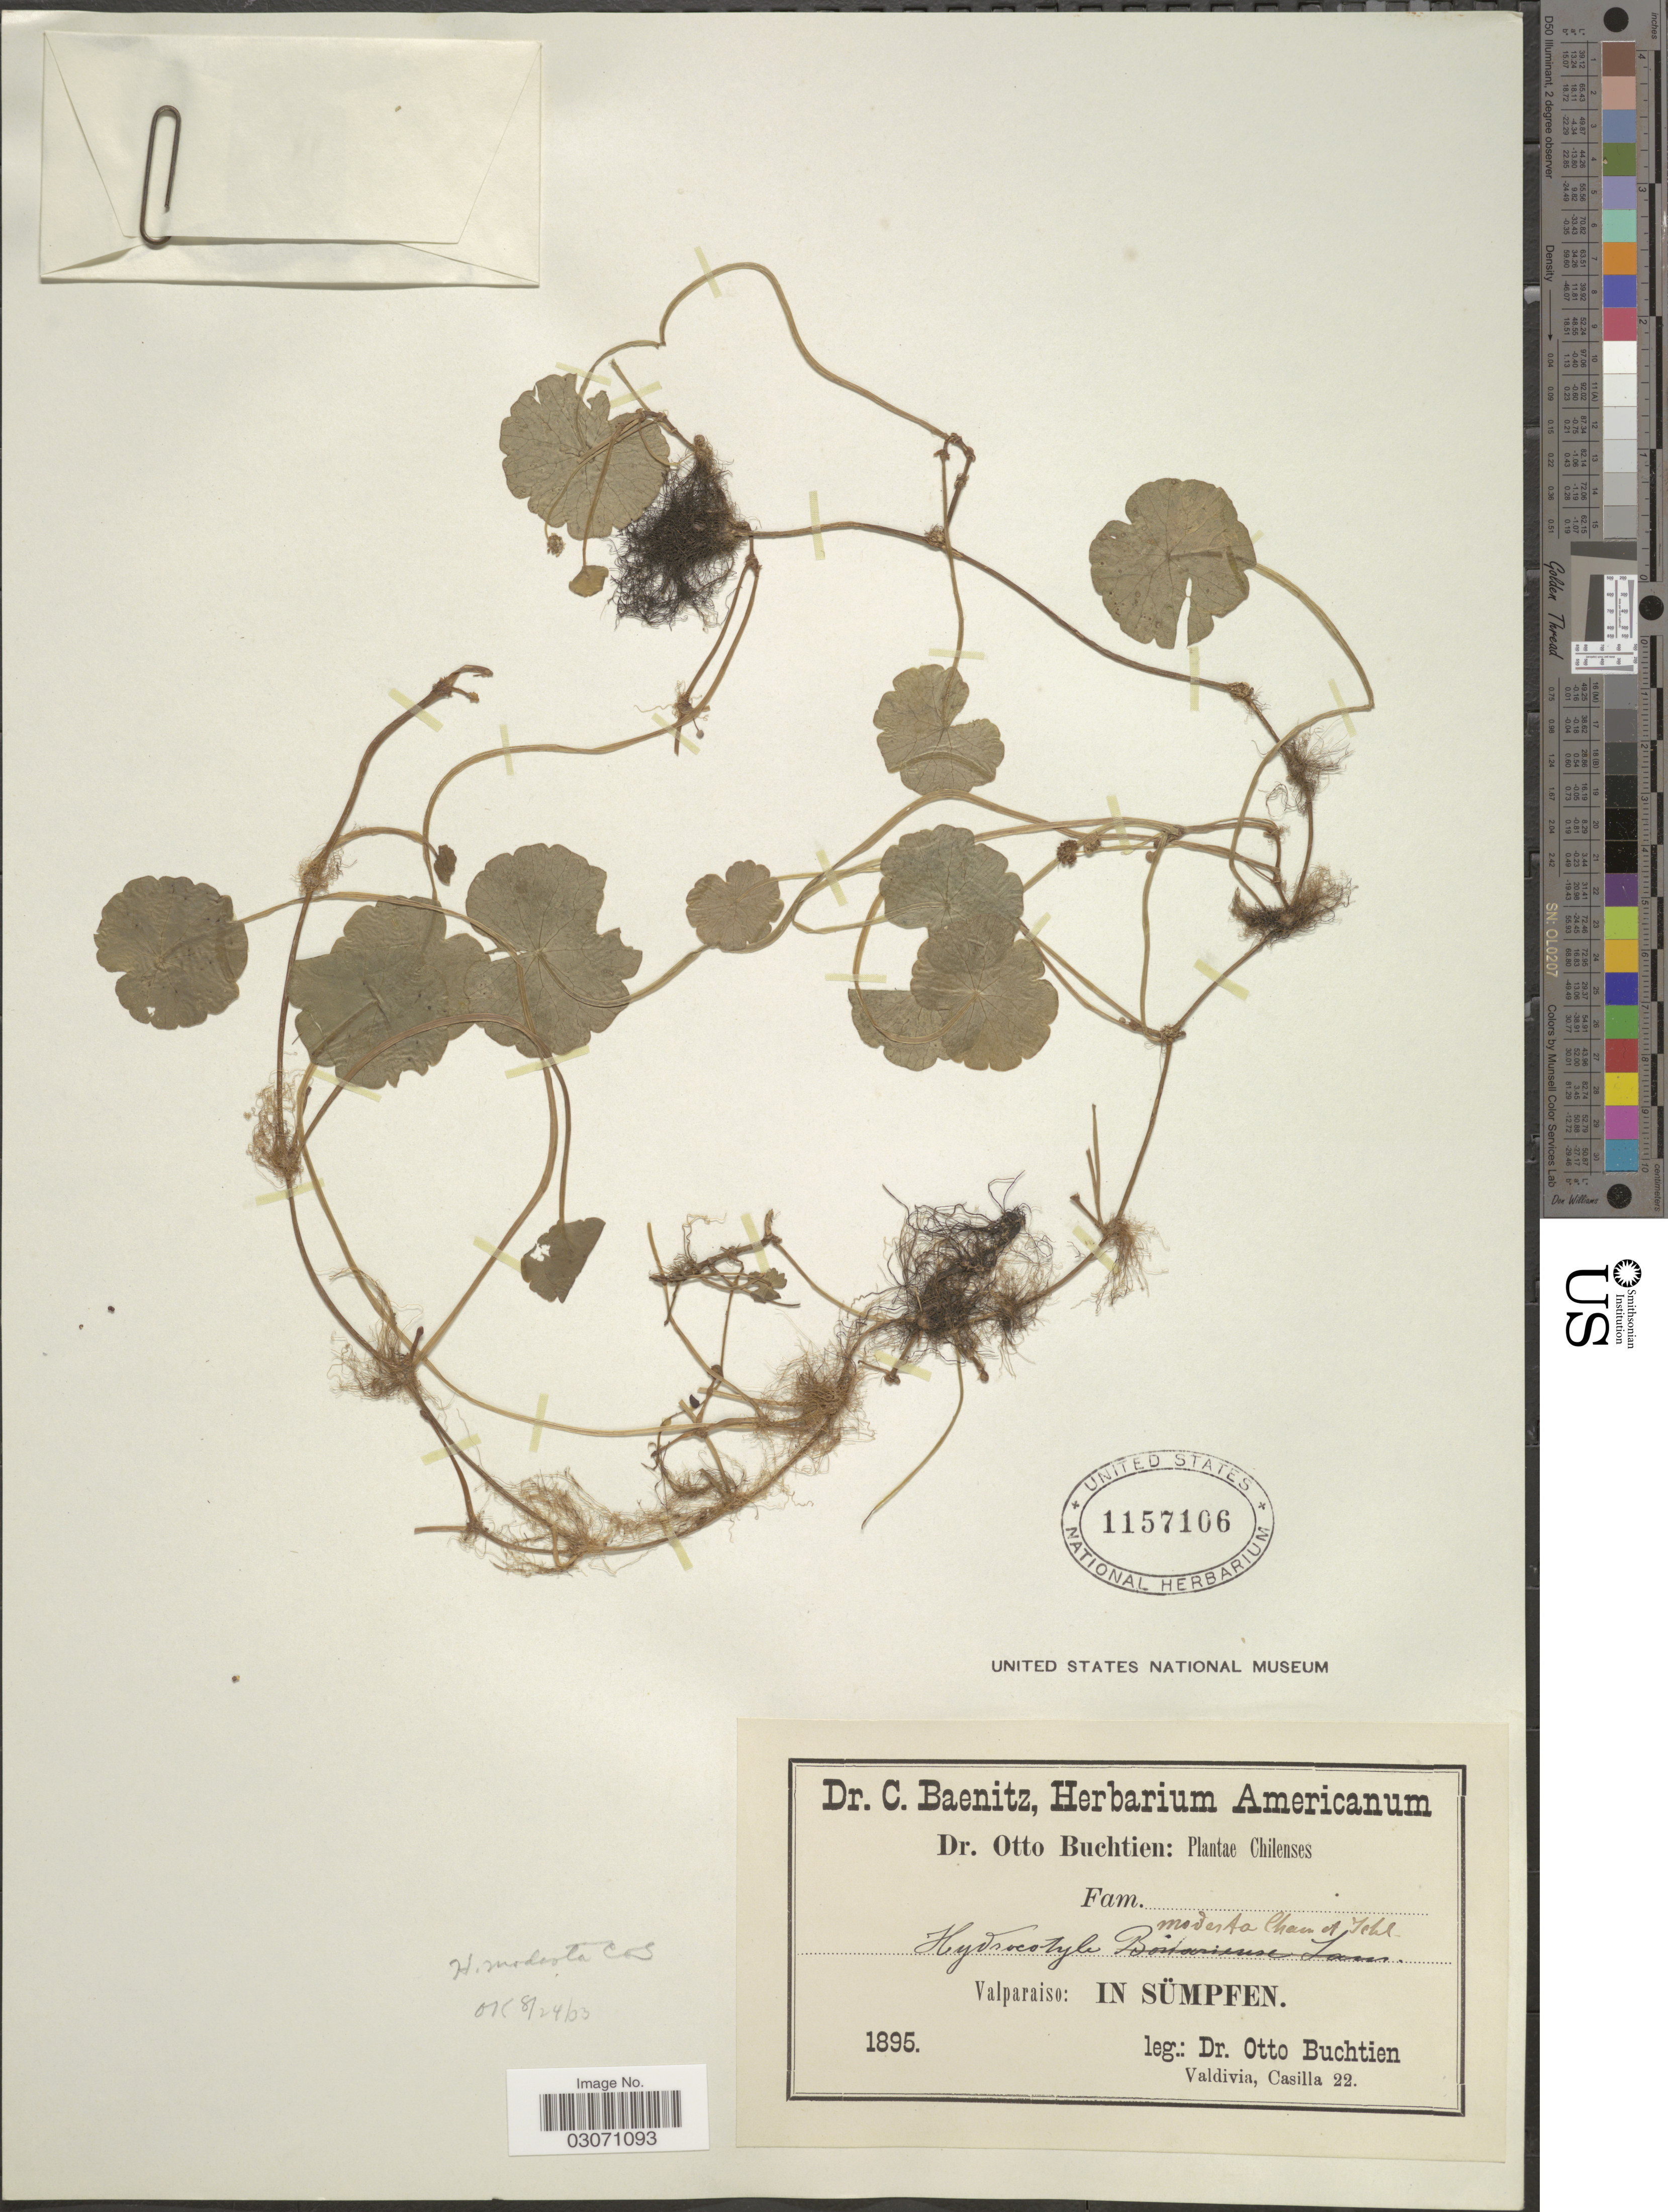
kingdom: Plantae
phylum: Tracheophyta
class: Magnoliopsida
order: Apiales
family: Araliaceae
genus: Hydrocotyle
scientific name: Hydrocotyle modesta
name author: Cham. & Schltdl.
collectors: O. Buchtien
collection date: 1895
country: Chile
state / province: Valparaíso (V)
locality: Valparaiso: In Sümpfen.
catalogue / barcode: US 1157106